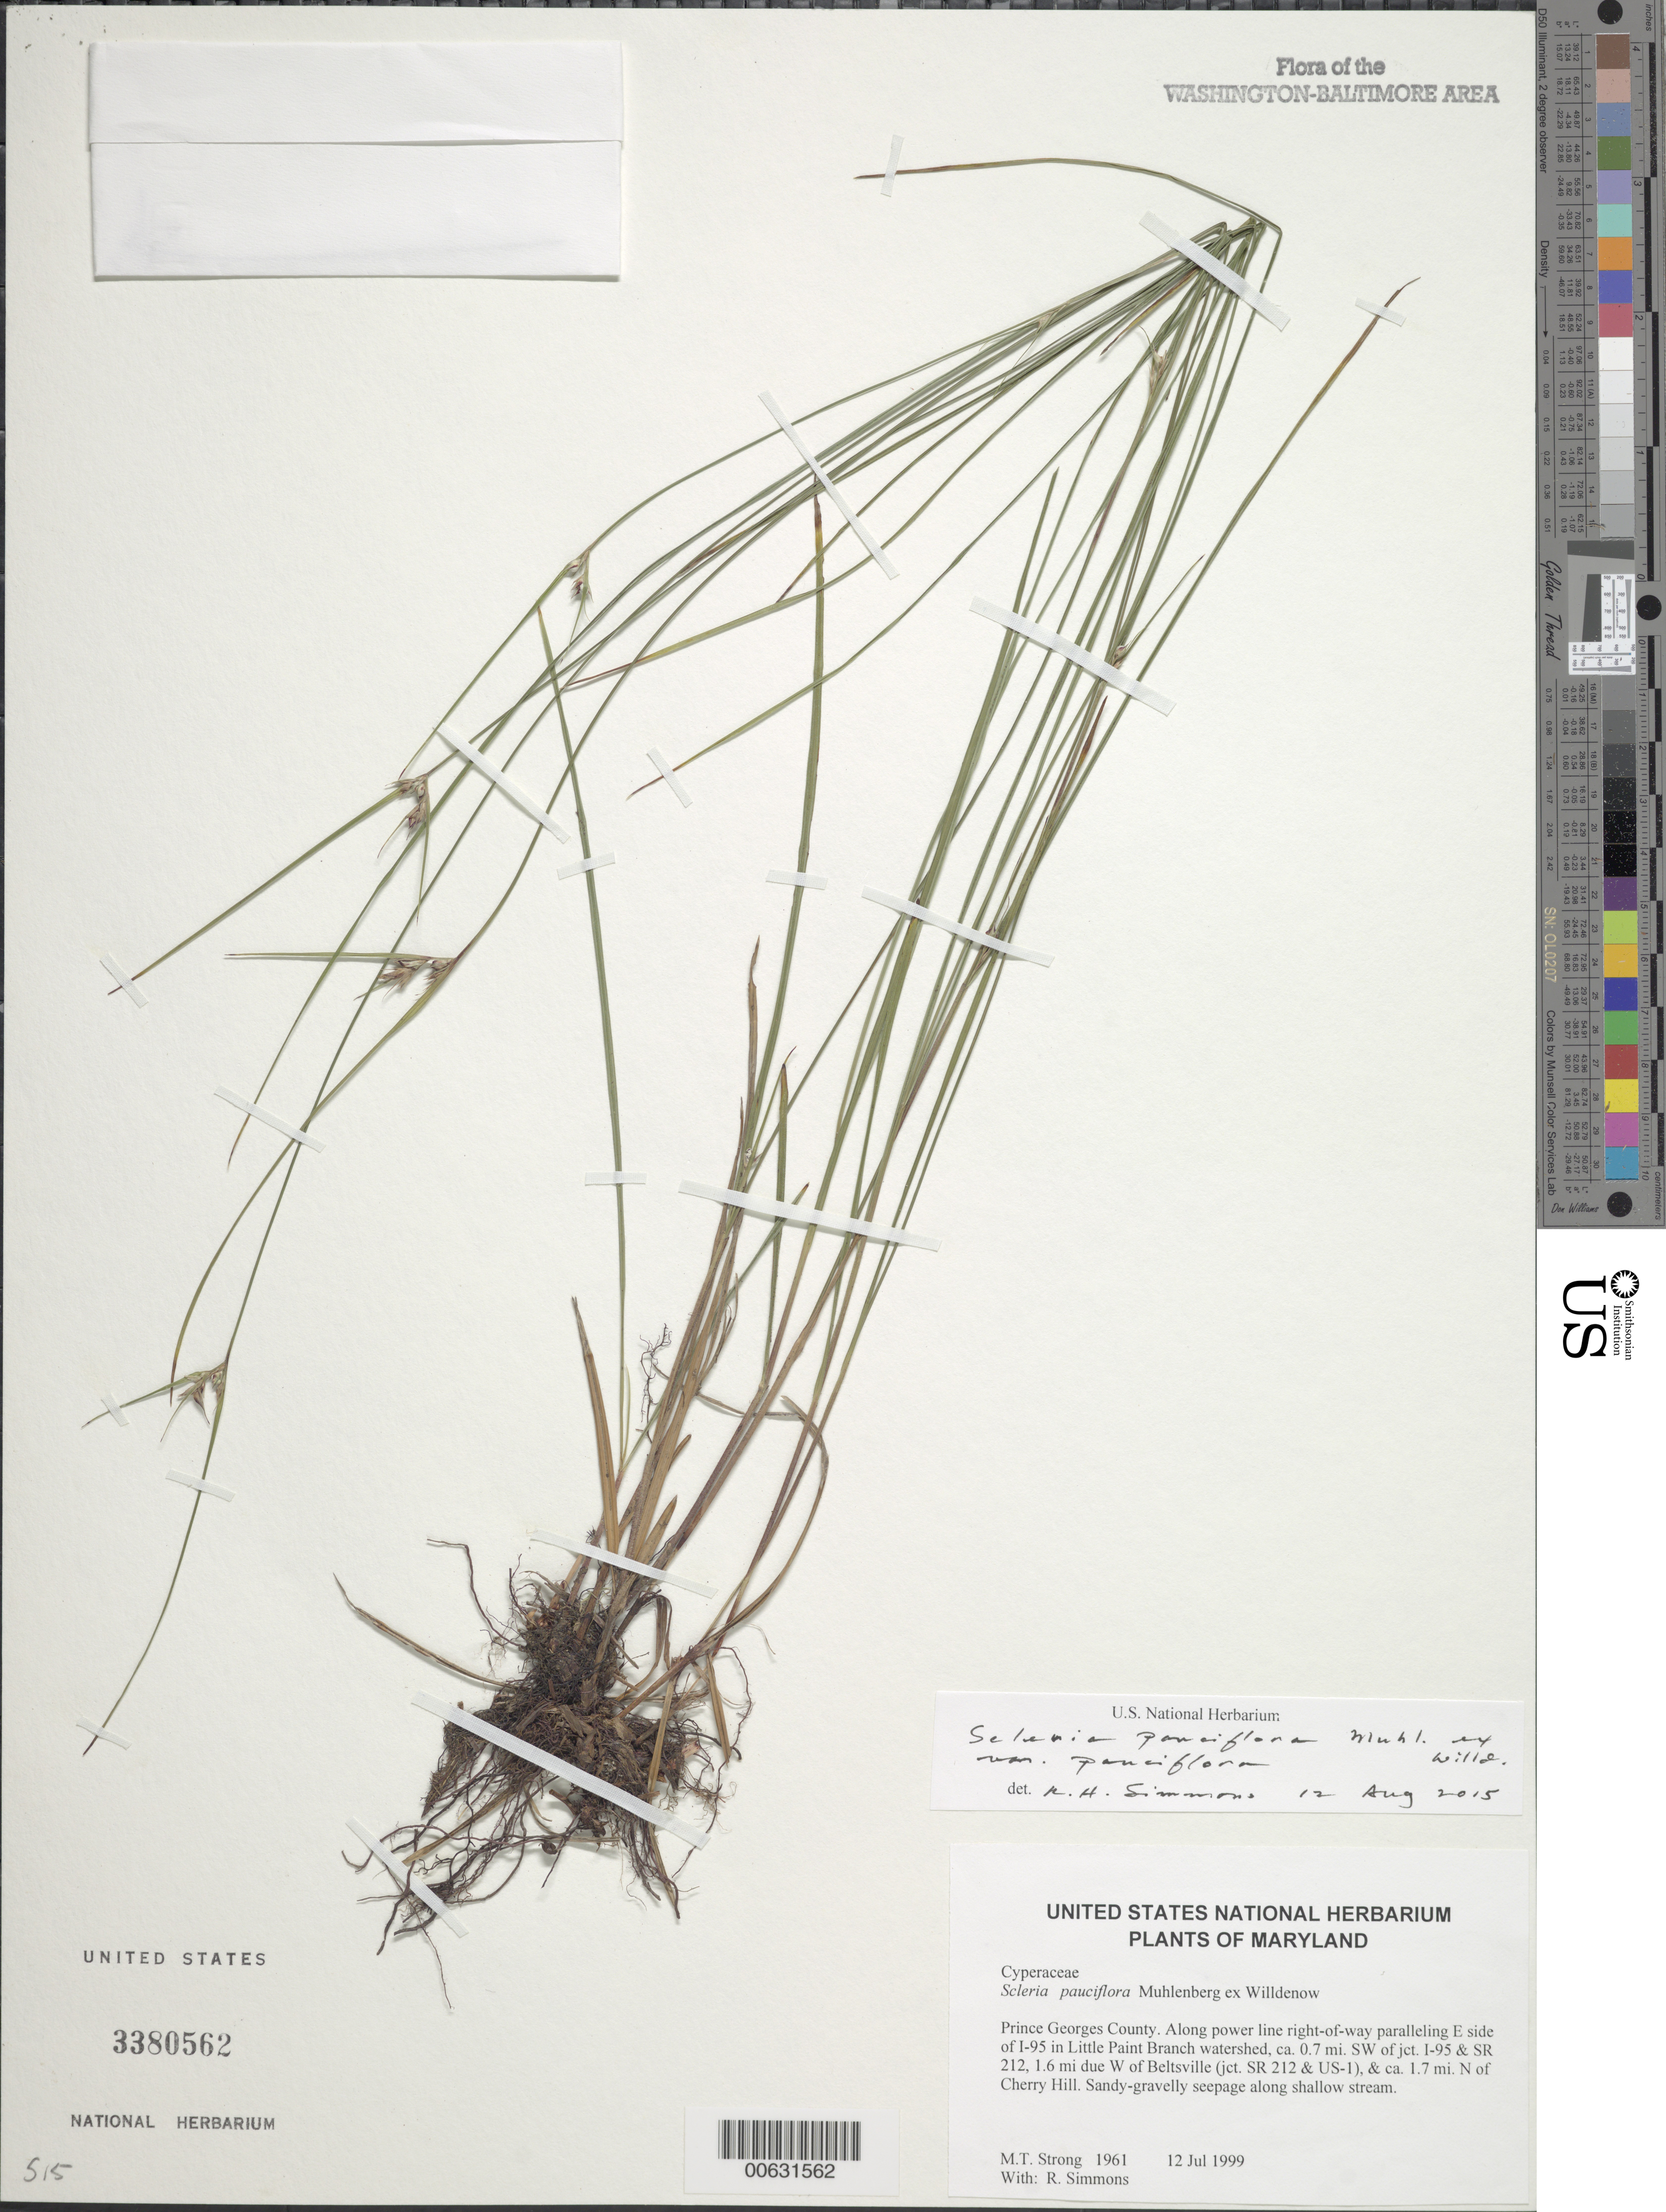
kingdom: Plantae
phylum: Tracheophyta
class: Liliopsida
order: Poales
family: Cyperaceae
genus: Scleria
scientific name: Scleria pauciflora var. pauciflora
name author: Muhl. ex Willd.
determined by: Simmons, R. H., (UNITED STATES)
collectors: M. T. Strong & R. Simmons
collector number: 1961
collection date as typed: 12 Jul 1999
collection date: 1999-07-12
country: United States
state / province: Maryland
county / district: Prince George's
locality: Along power line right-of-way paralleling E side of I-95 in Little Paint Branch watershed, ca. 0.7 mi. SW of jct. I-95 & SR 212, 1.6 mi due W of Beltsville (jct. SR 212 & US-1), & ca. 1.7 mi. N of Cherry Hill.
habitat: Sandy-gravelly seepage along shallow stream.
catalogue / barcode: US 3380562